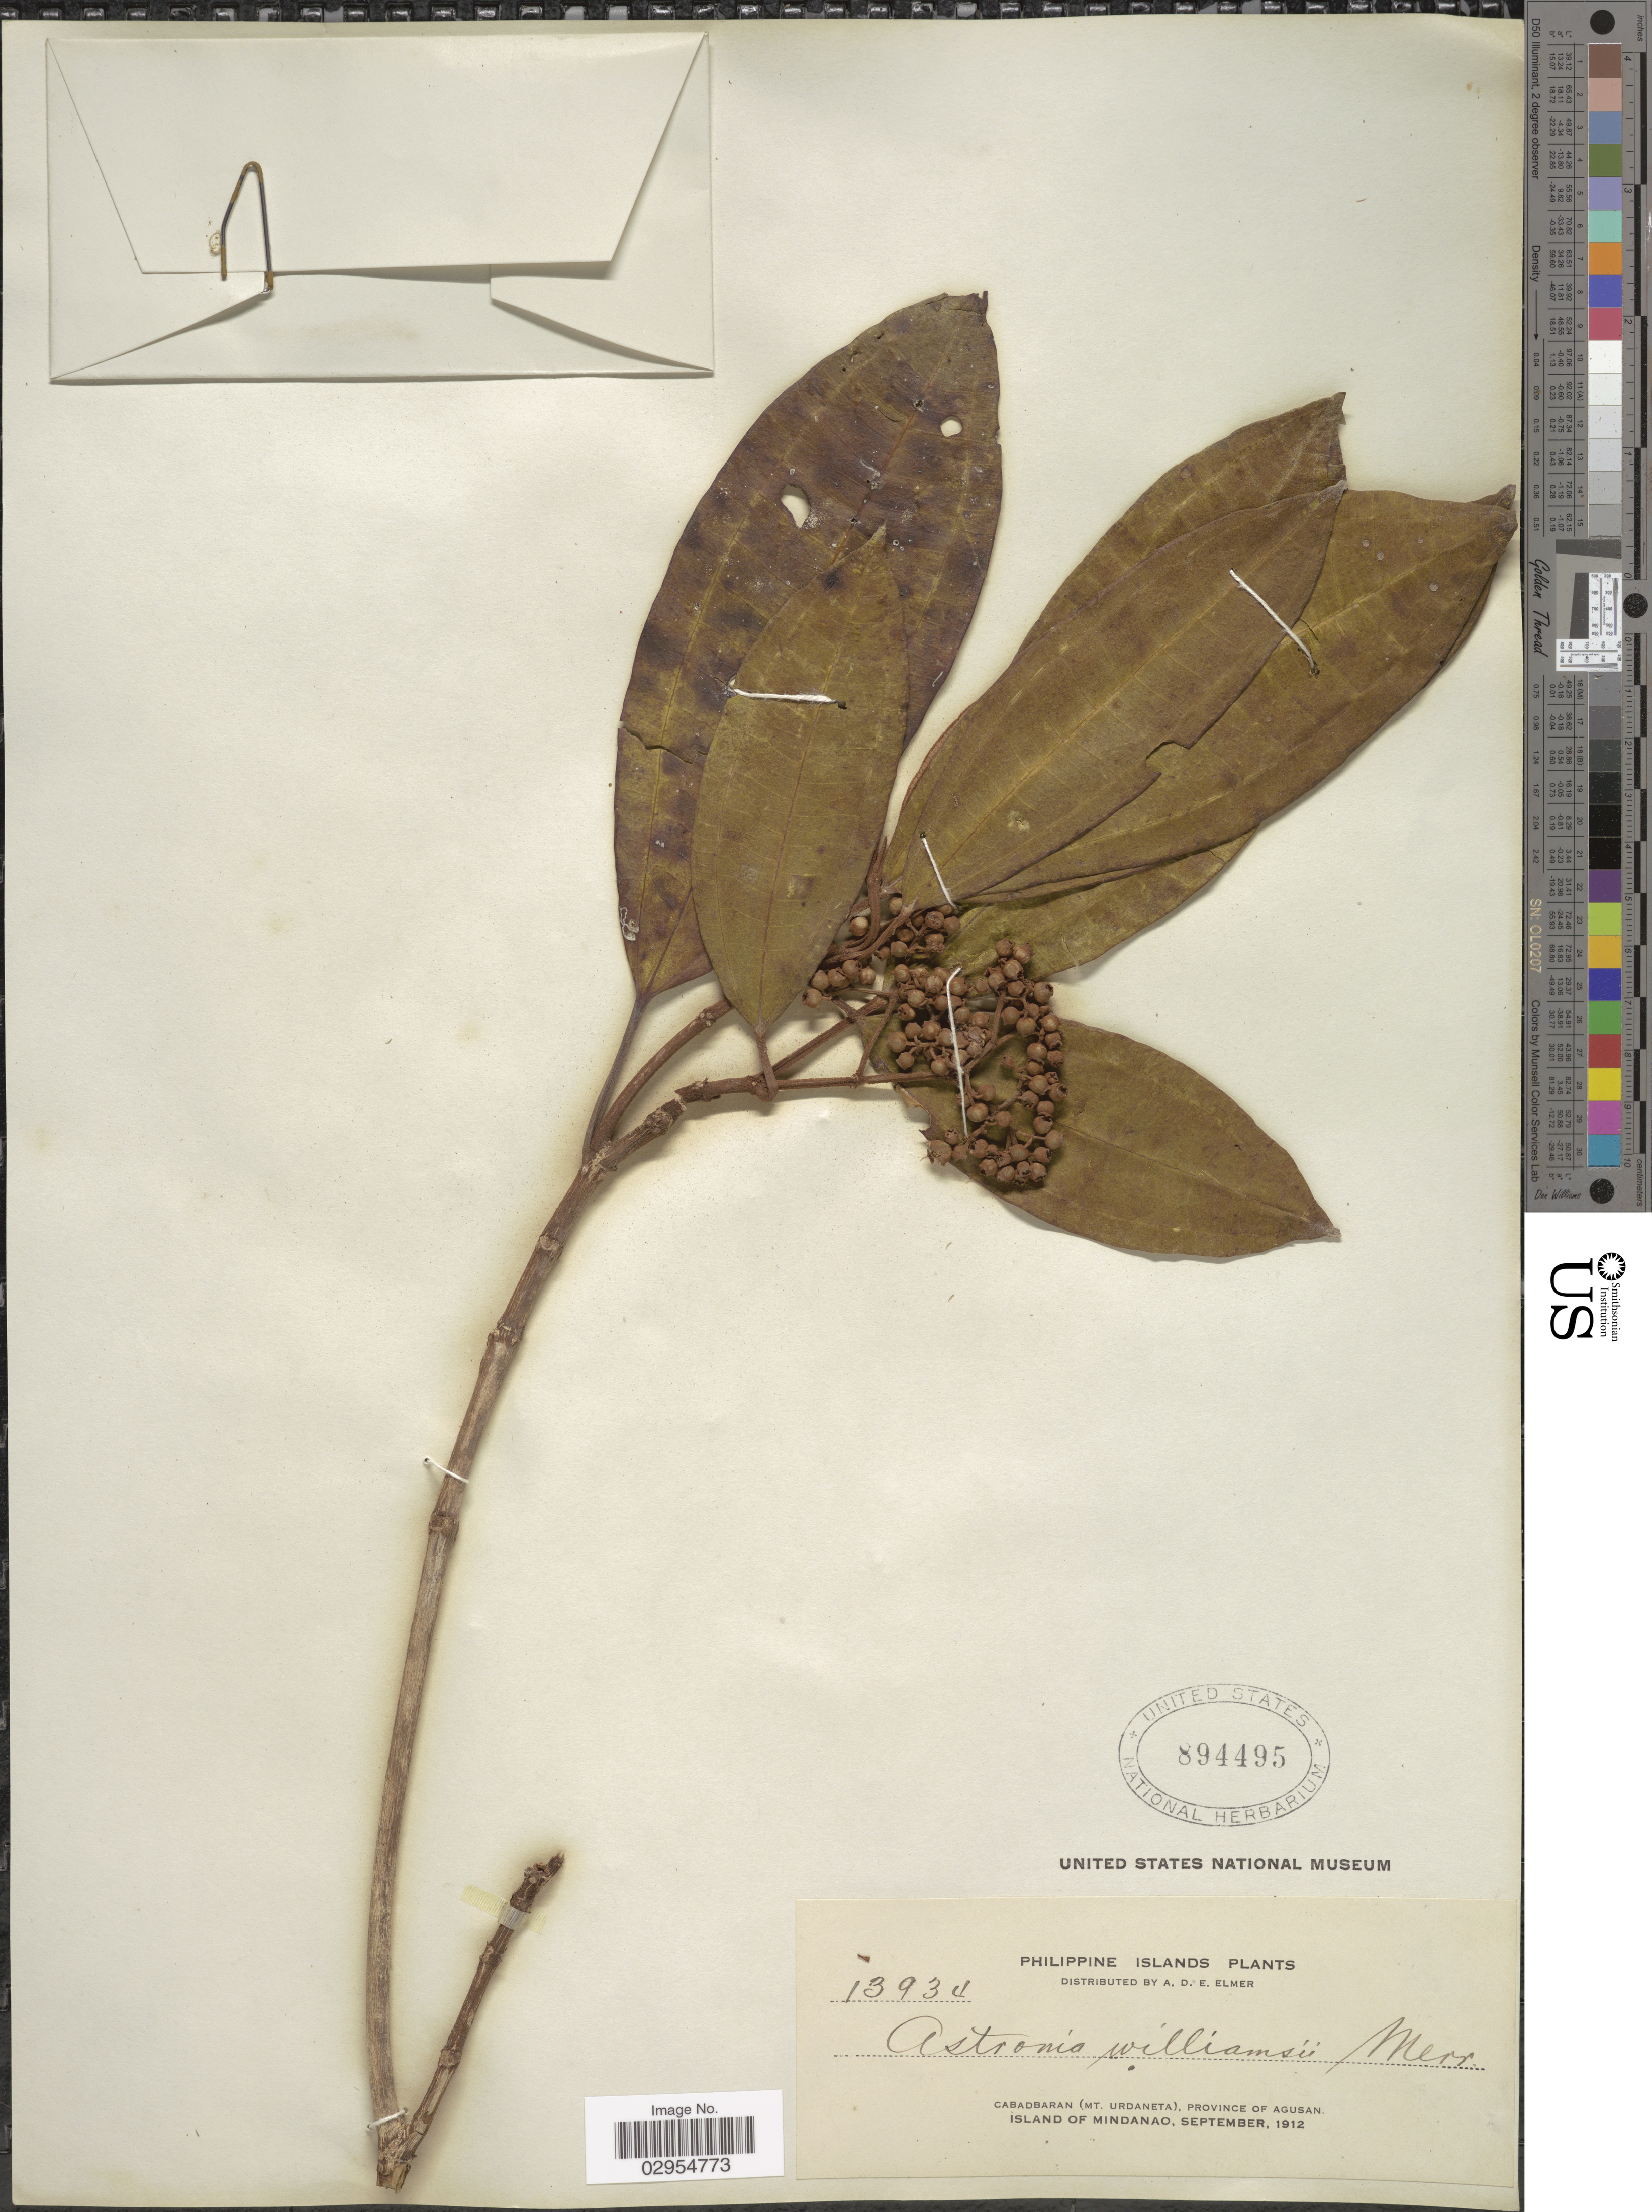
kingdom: Plantae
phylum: Tracheophyta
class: Magnoliopsida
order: Myrtales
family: Melastomataceae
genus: Astronia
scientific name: Astronia williamsii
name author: Merr. ex C.B. Rob.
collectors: A. D. E. Elmer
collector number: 13934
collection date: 1912-09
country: Philippines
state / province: Caraga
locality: Cabadbaran (Mt. Urdaneta), Province of Agusan. Island of Mindanao.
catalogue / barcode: US 894495